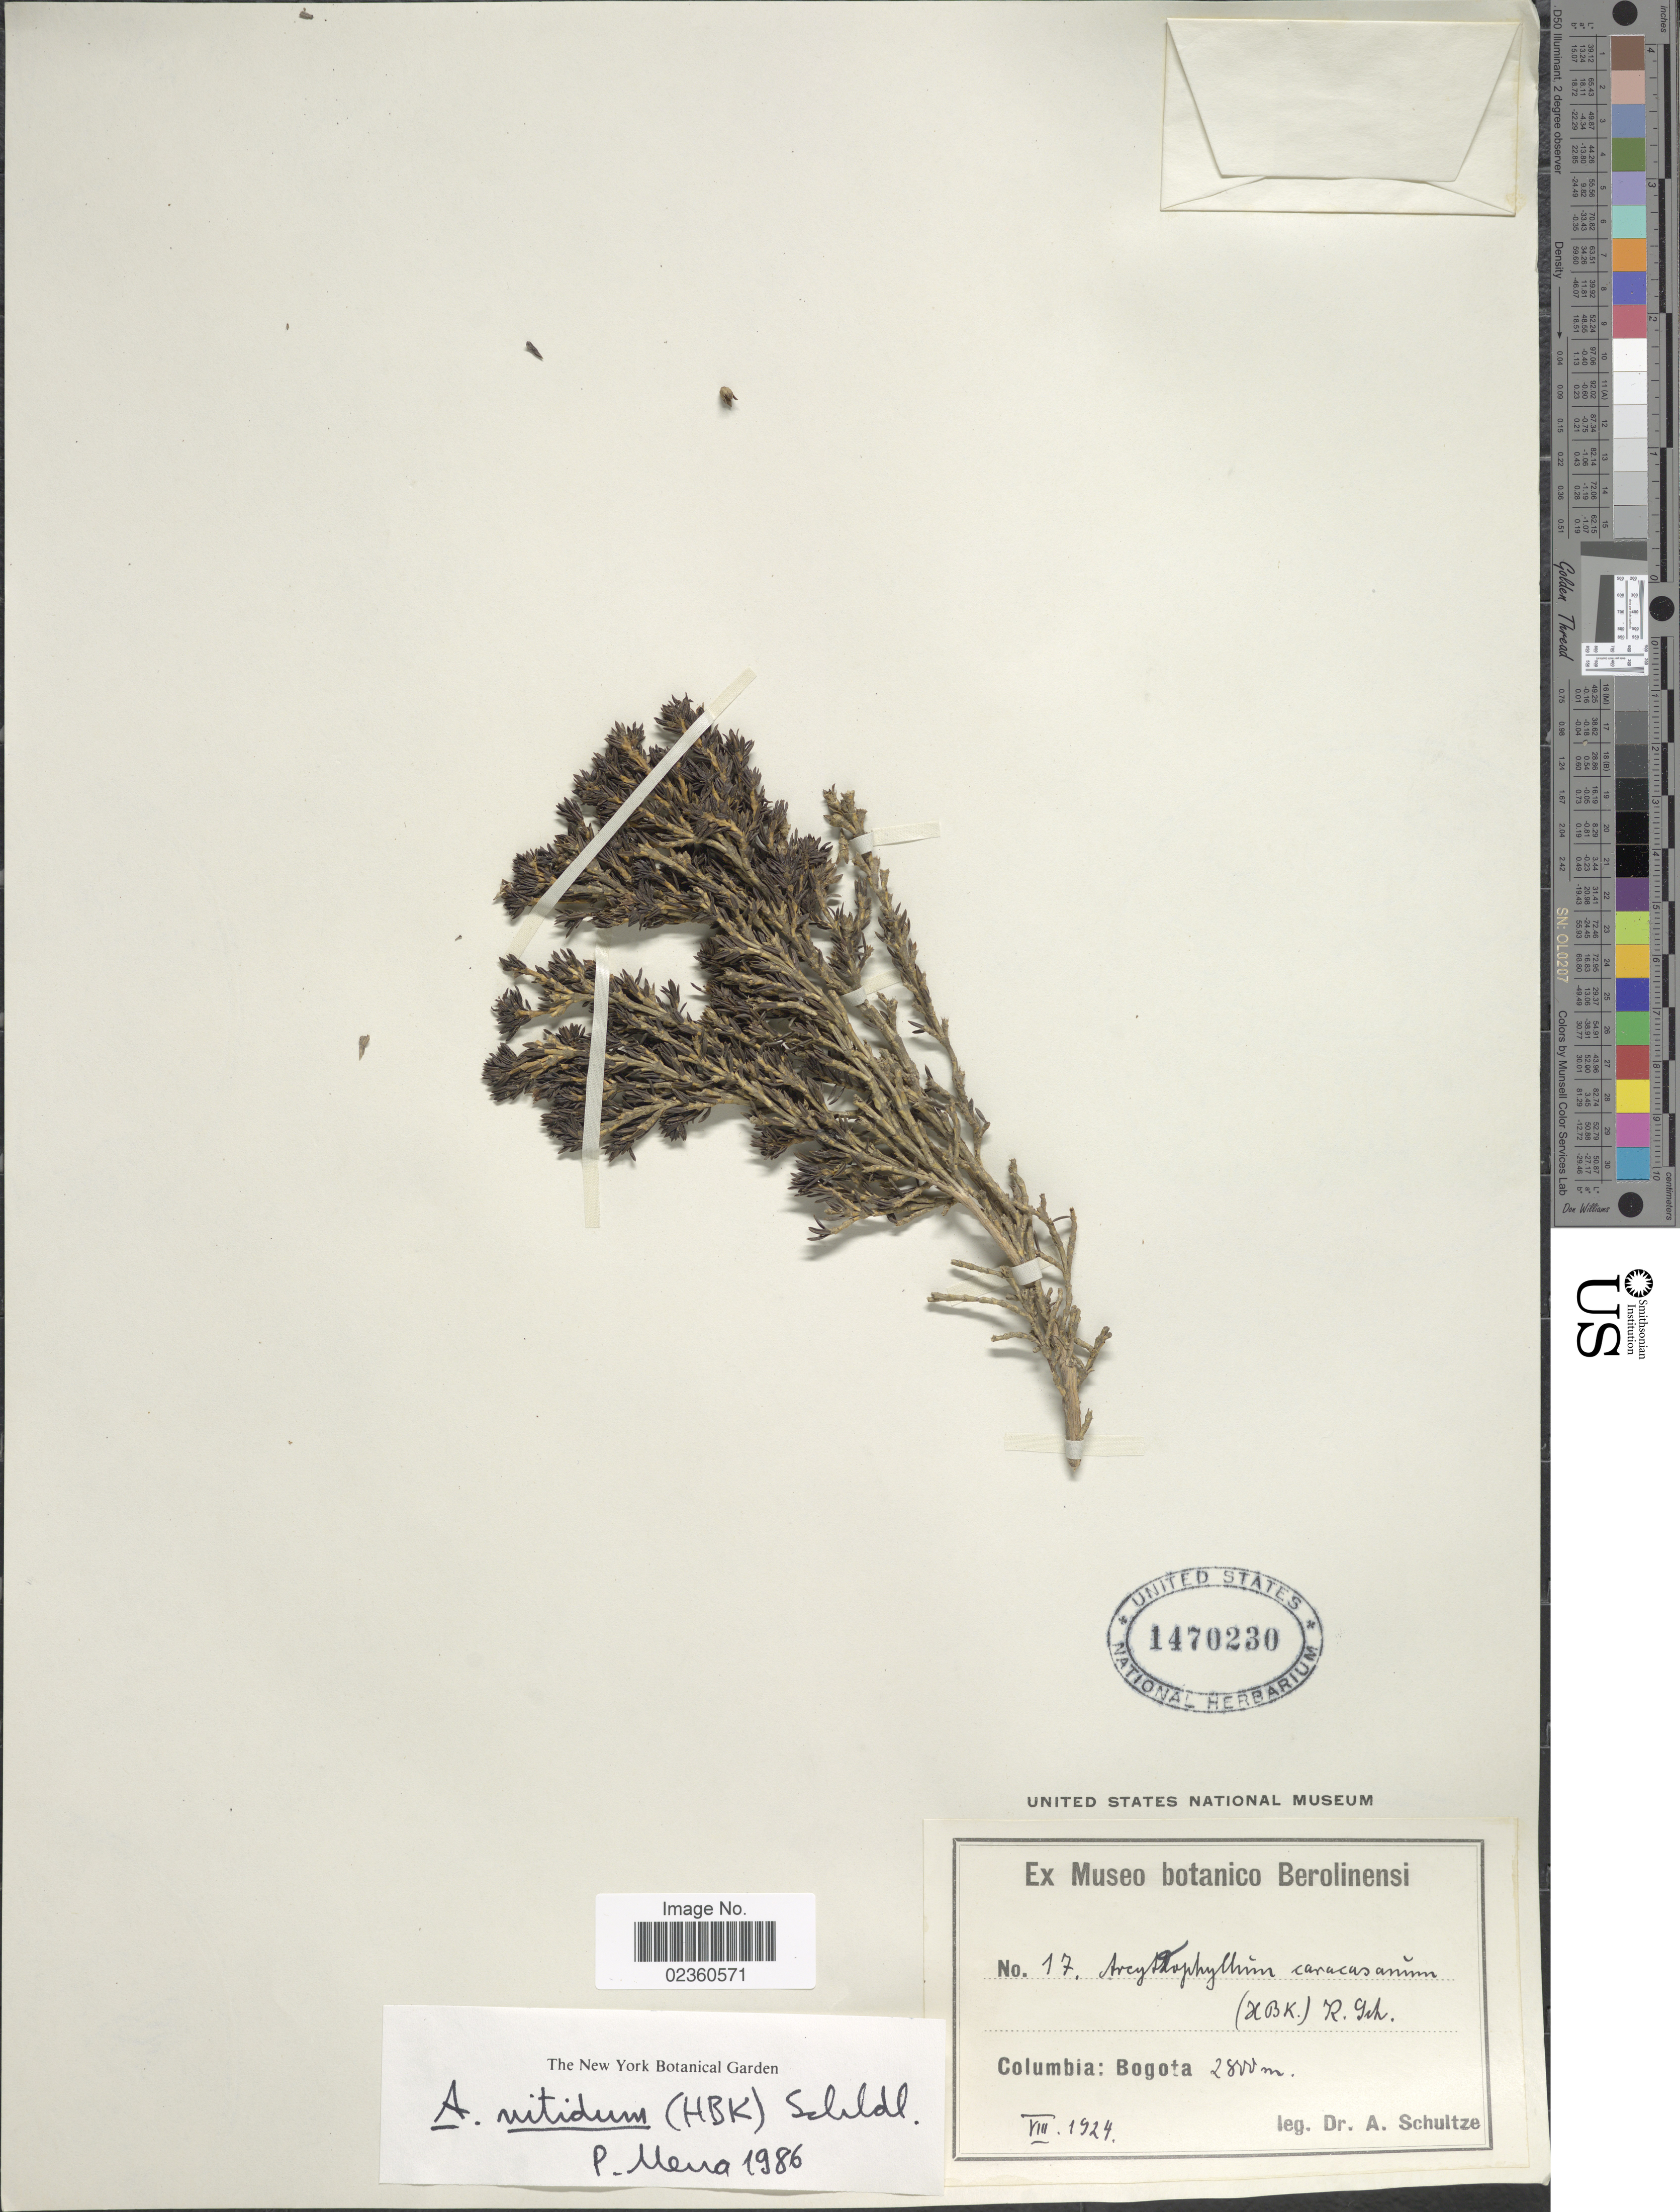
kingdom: Plantae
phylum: Tracheophyta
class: Magnoliopsida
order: Gentianales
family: Rubiaceae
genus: Arcytophyllum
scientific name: Arcytophyllum nitidum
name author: (Kunth) Schltdl.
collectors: A. Schultze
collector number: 17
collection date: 1924-08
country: Colombia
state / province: Bogota D.C.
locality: Bogota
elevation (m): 2800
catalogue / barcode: US 1470230